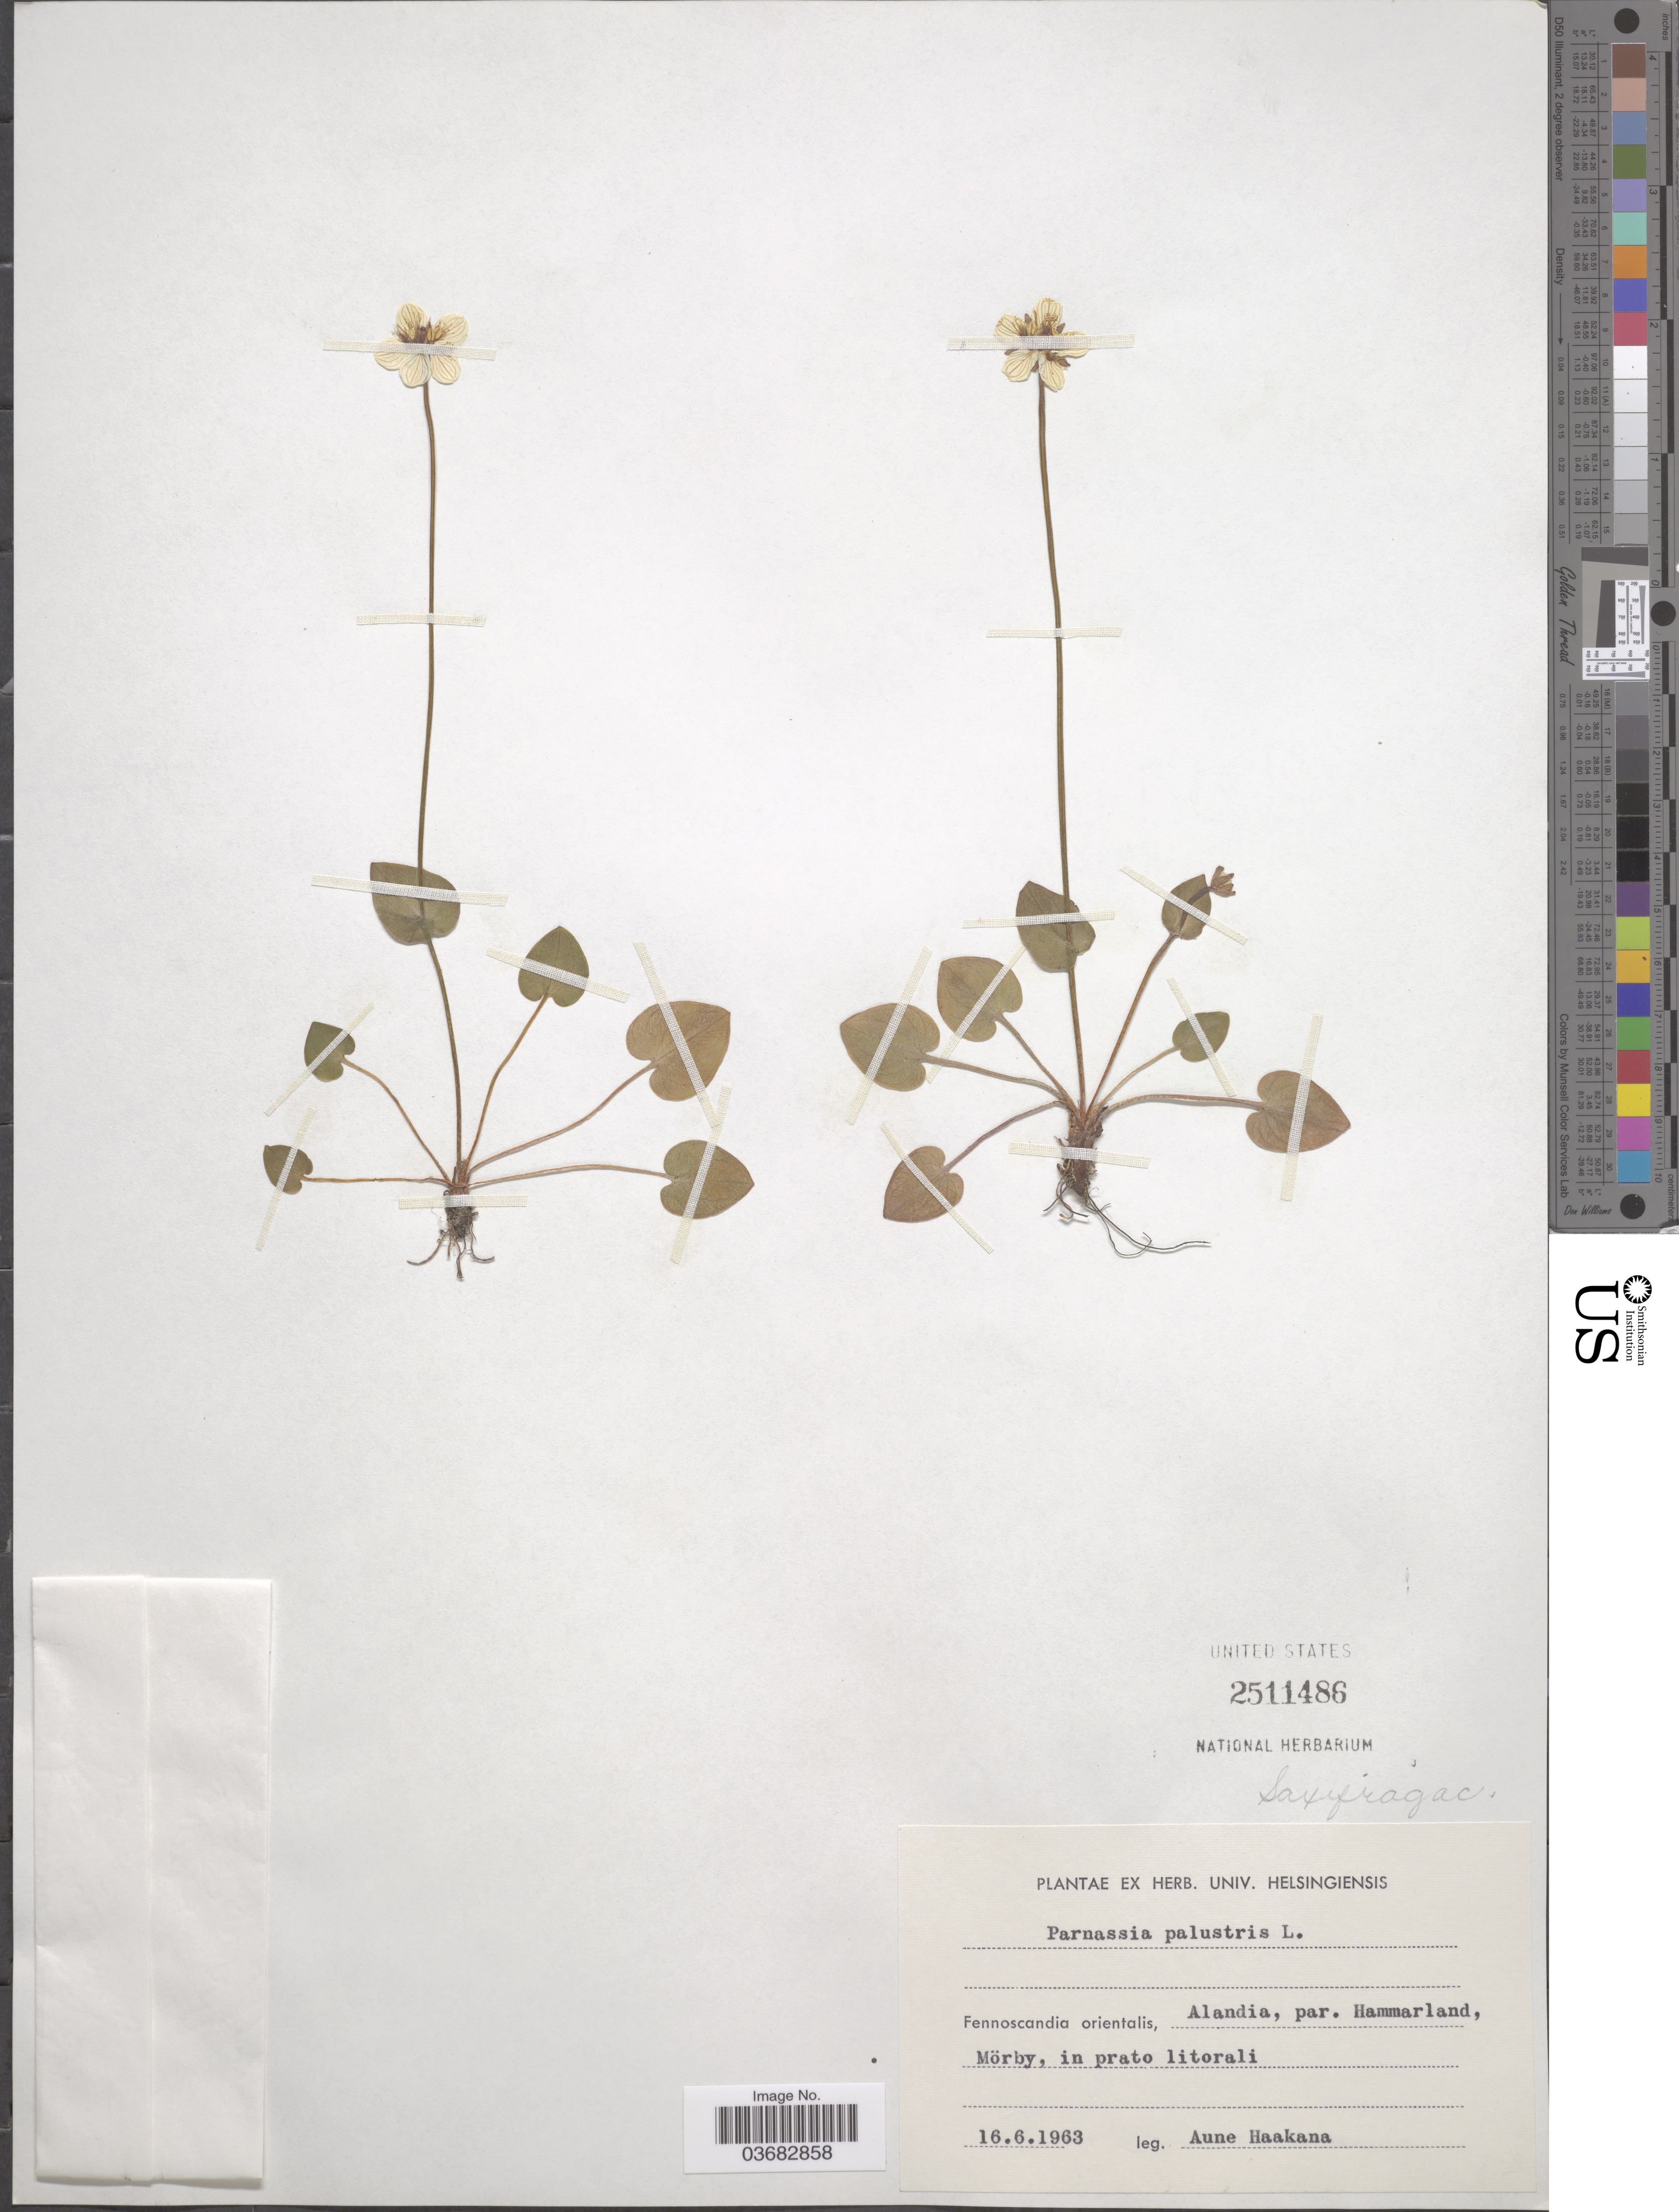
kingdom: Plantae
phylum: Tracheophyta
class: Magnoliopsida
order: Celastrales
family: Parnassiaceae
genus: Parnassia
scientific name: Parnassia palustris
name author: L.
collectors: A. Haakana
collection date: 1963-06-16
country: Finland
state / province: Ahvenanmaa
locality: Fennoscandia orientalis, Alandia, par. Hammarland, Mörby, in prato litorali.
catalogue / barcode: US 2511486